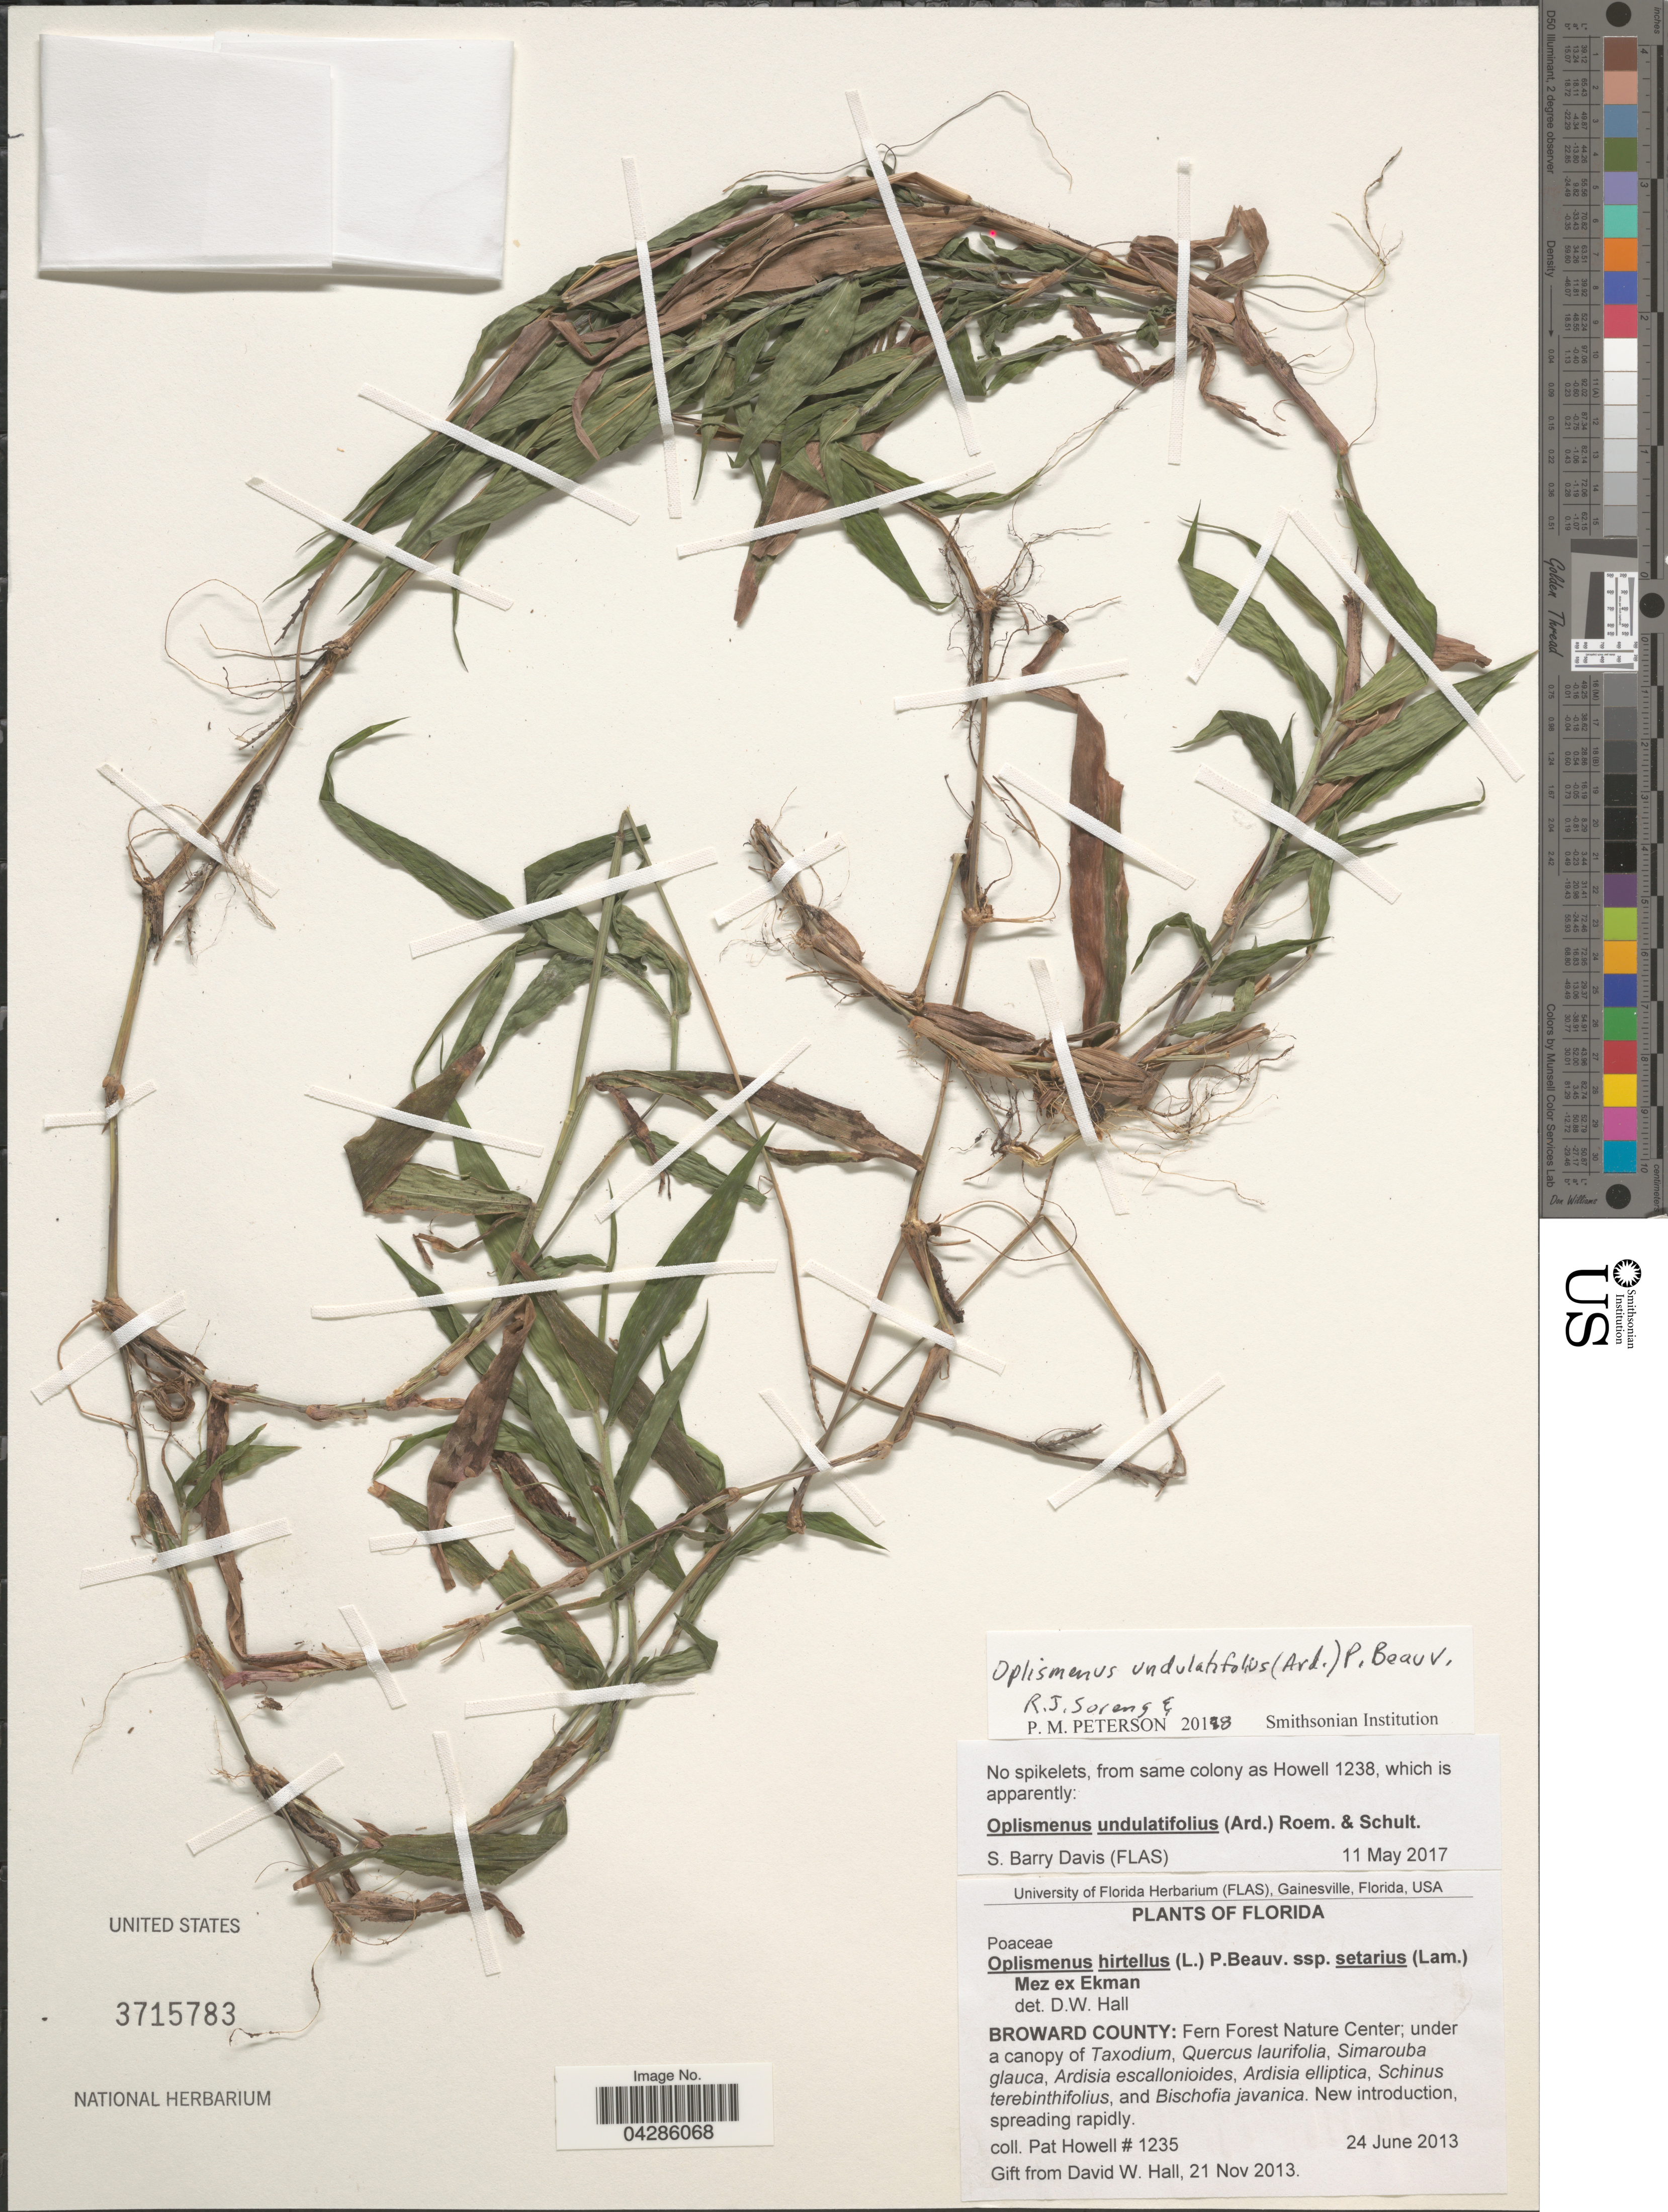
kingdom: Plantae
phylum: Tracheophyta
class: Liliopsida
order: Poales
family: Poaceae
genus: Oplismenus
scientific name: Oplismenus undulatifolius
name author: (Ard.) P. Beauv.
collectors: P. Howell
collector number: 1235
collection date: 2013-06-24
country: United States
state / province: Florida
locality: Broward County: Fern Forest Nature Center.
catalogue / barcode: US 3715783